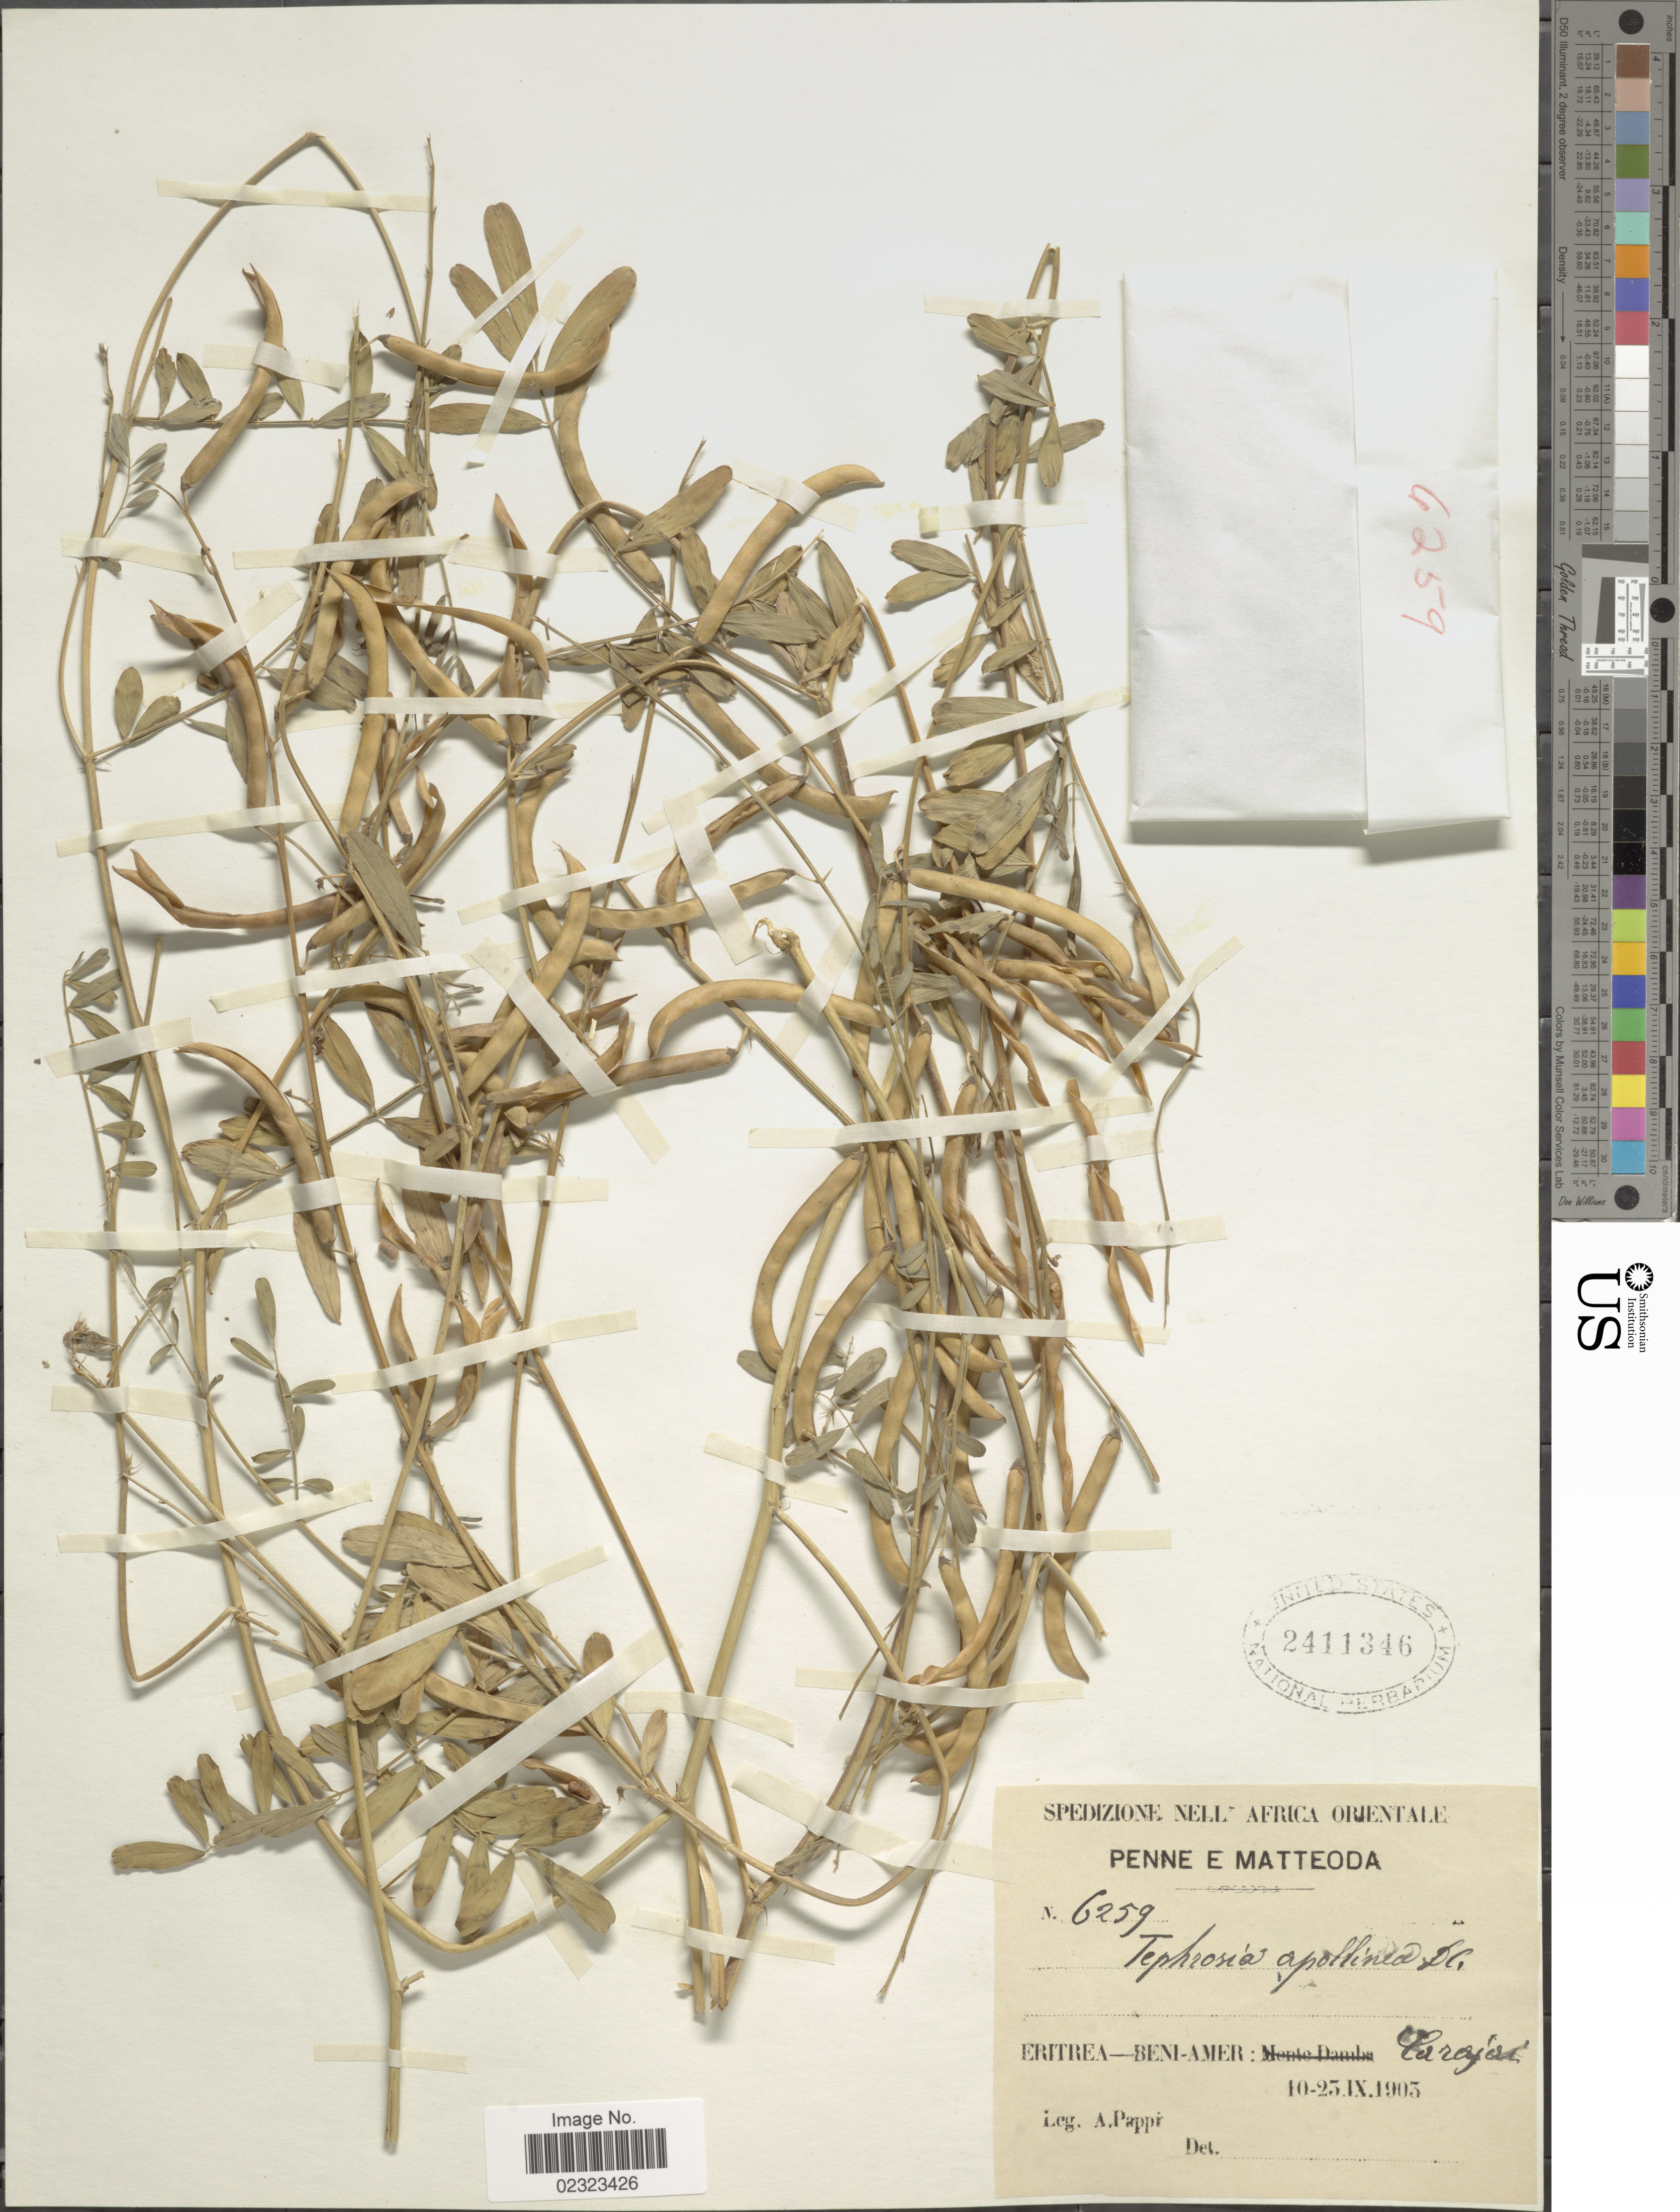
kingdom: Plantae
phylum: Tracheophyta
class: Magnoliopsida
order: Fabales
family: Fabaceae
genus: Tephrosia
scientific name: Tephrosia apollinea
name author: (Delile) DC.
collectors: A. Pappi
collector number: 6259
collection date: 1903-09-10/1903-09-25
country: Eritrea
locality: Spedizione Nell Africe orientale, Beni-Amer: Carojeri [interpreted].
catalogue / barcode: US 2411346